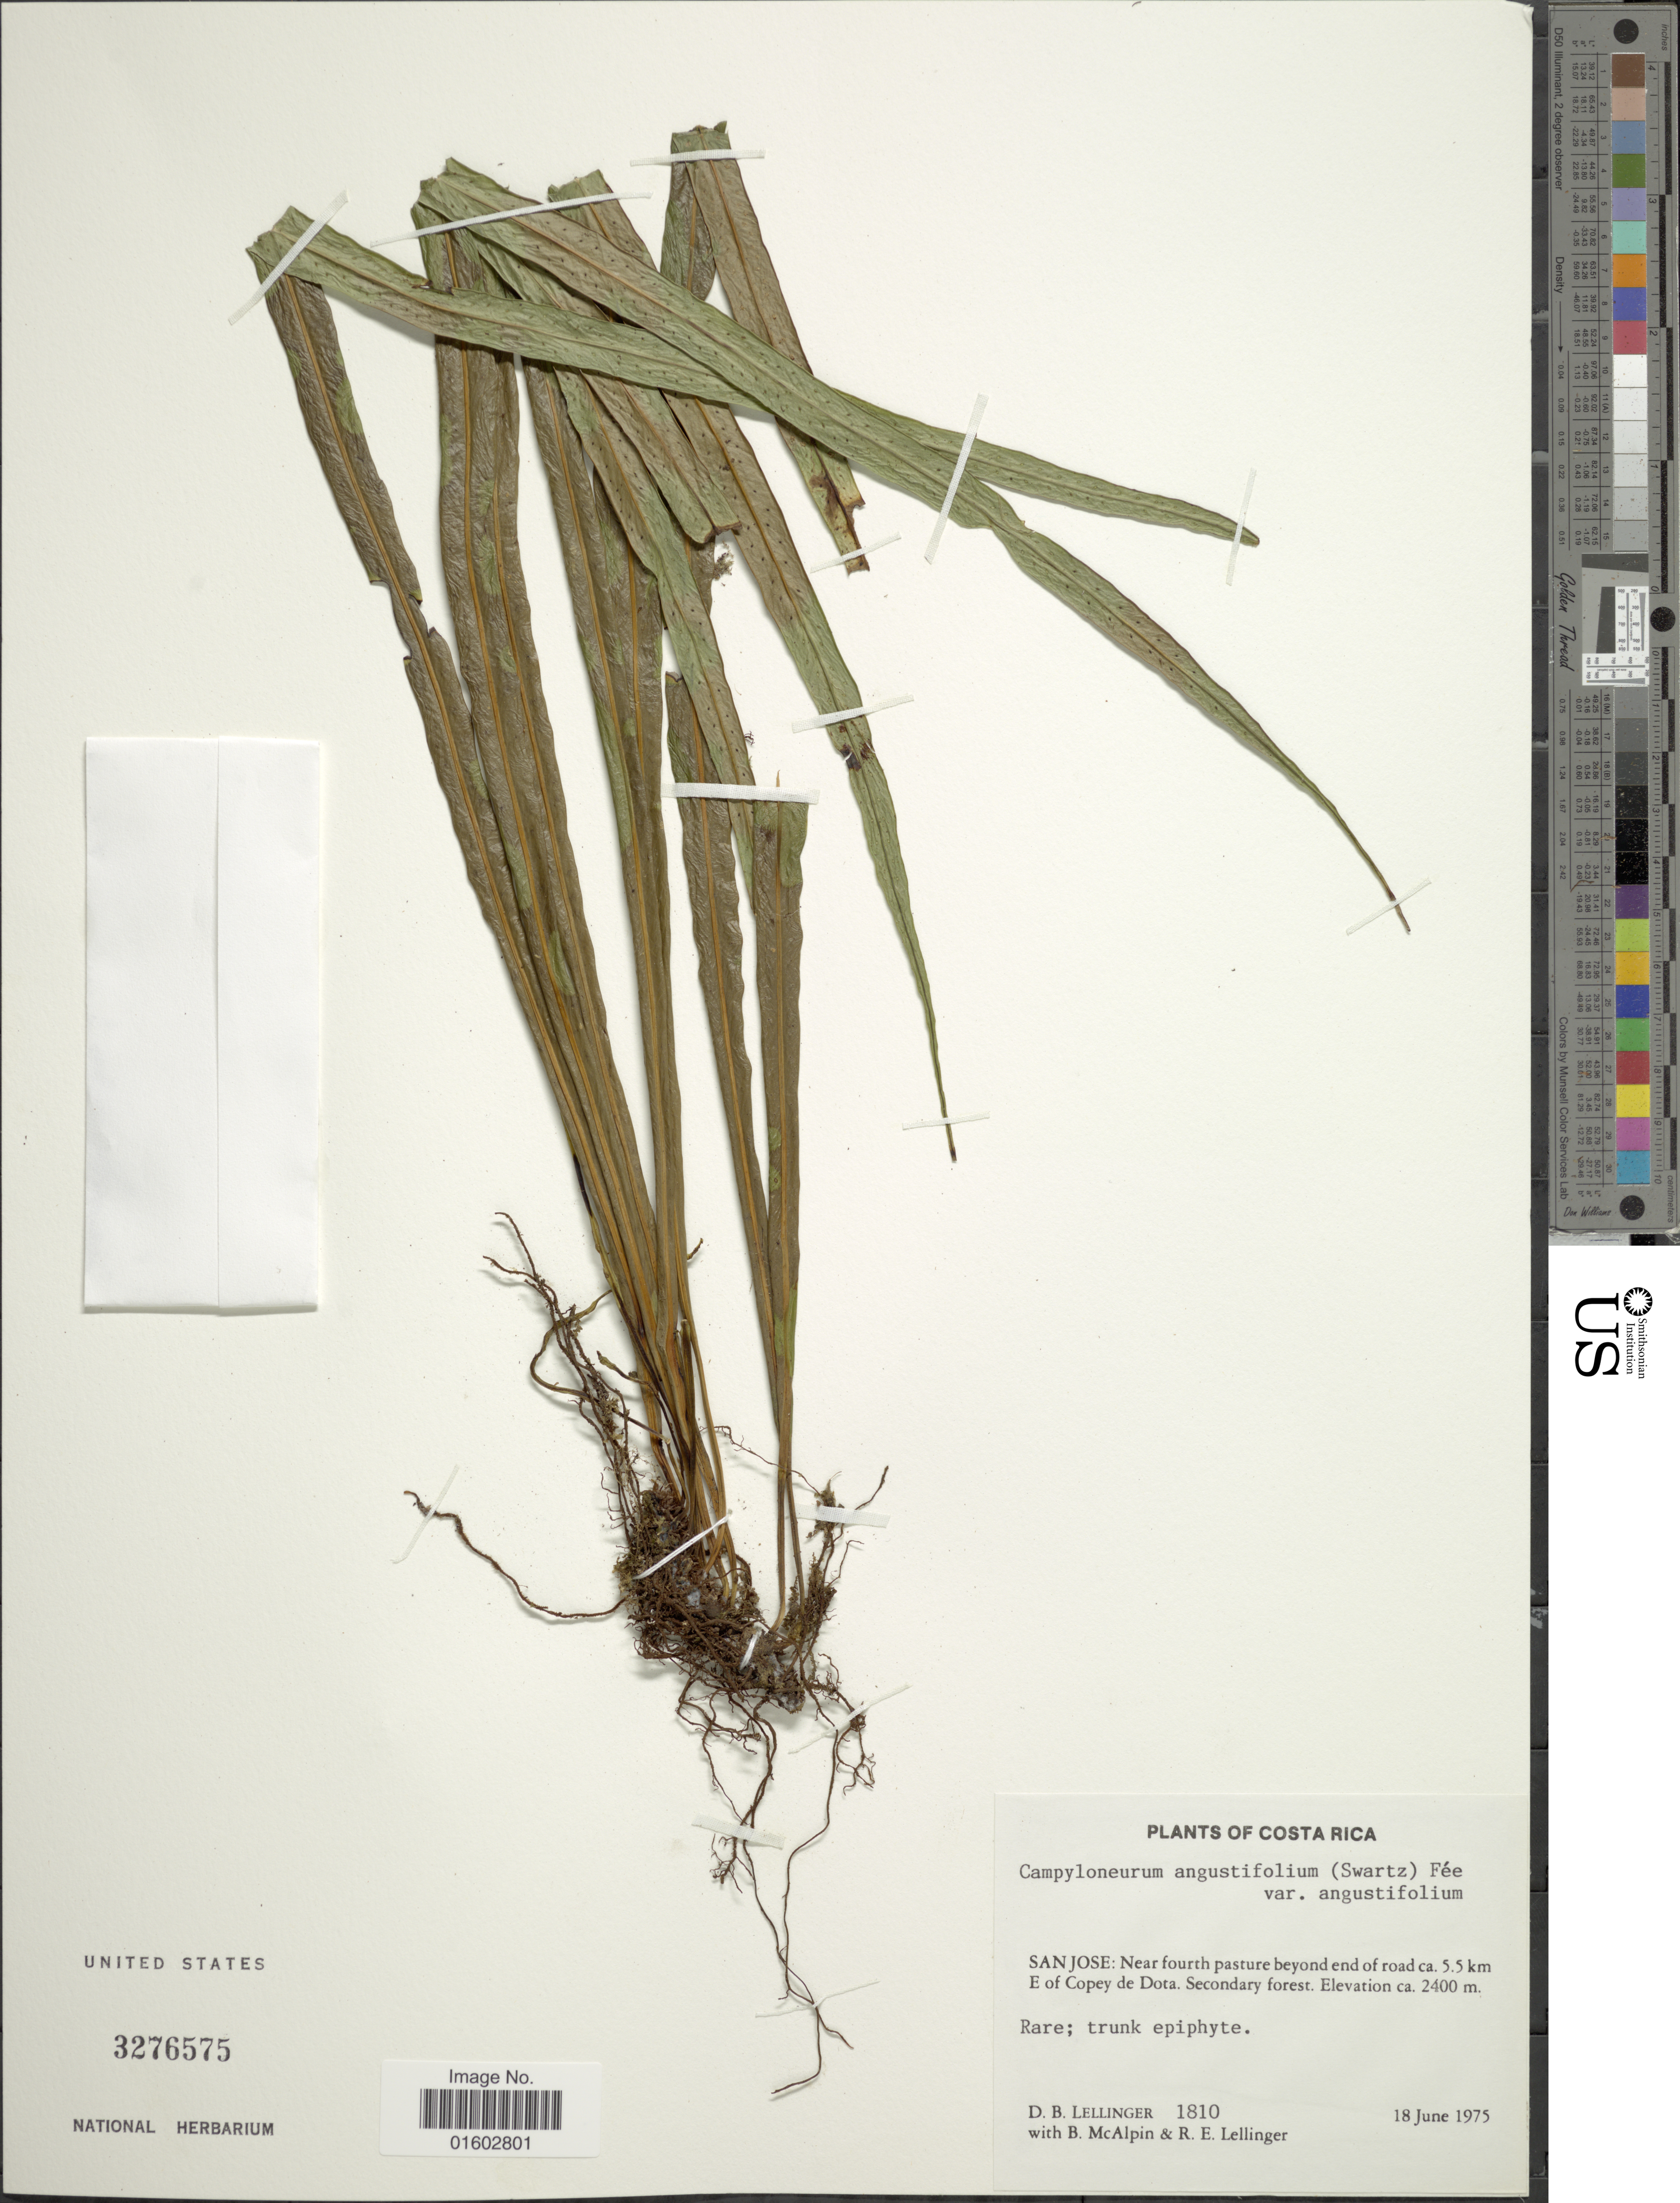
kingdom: Plantae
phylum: Tracheophyta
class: Polypodiopsida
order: Polypodiales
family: Polypodiaceae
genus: Campyloneurum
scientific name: Campyloneurum angustifolium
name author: (Sw.) Fée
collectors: D. B. Lellinger, -- McAlpin & R. E. Lellinger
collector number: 1810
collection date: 1975-06-18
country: Costa Rica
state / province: San José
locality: Near fouth pasture beyond end of road ca. 5.5 km E of Copey de Dota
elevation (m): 2400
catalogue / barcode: US 3276575